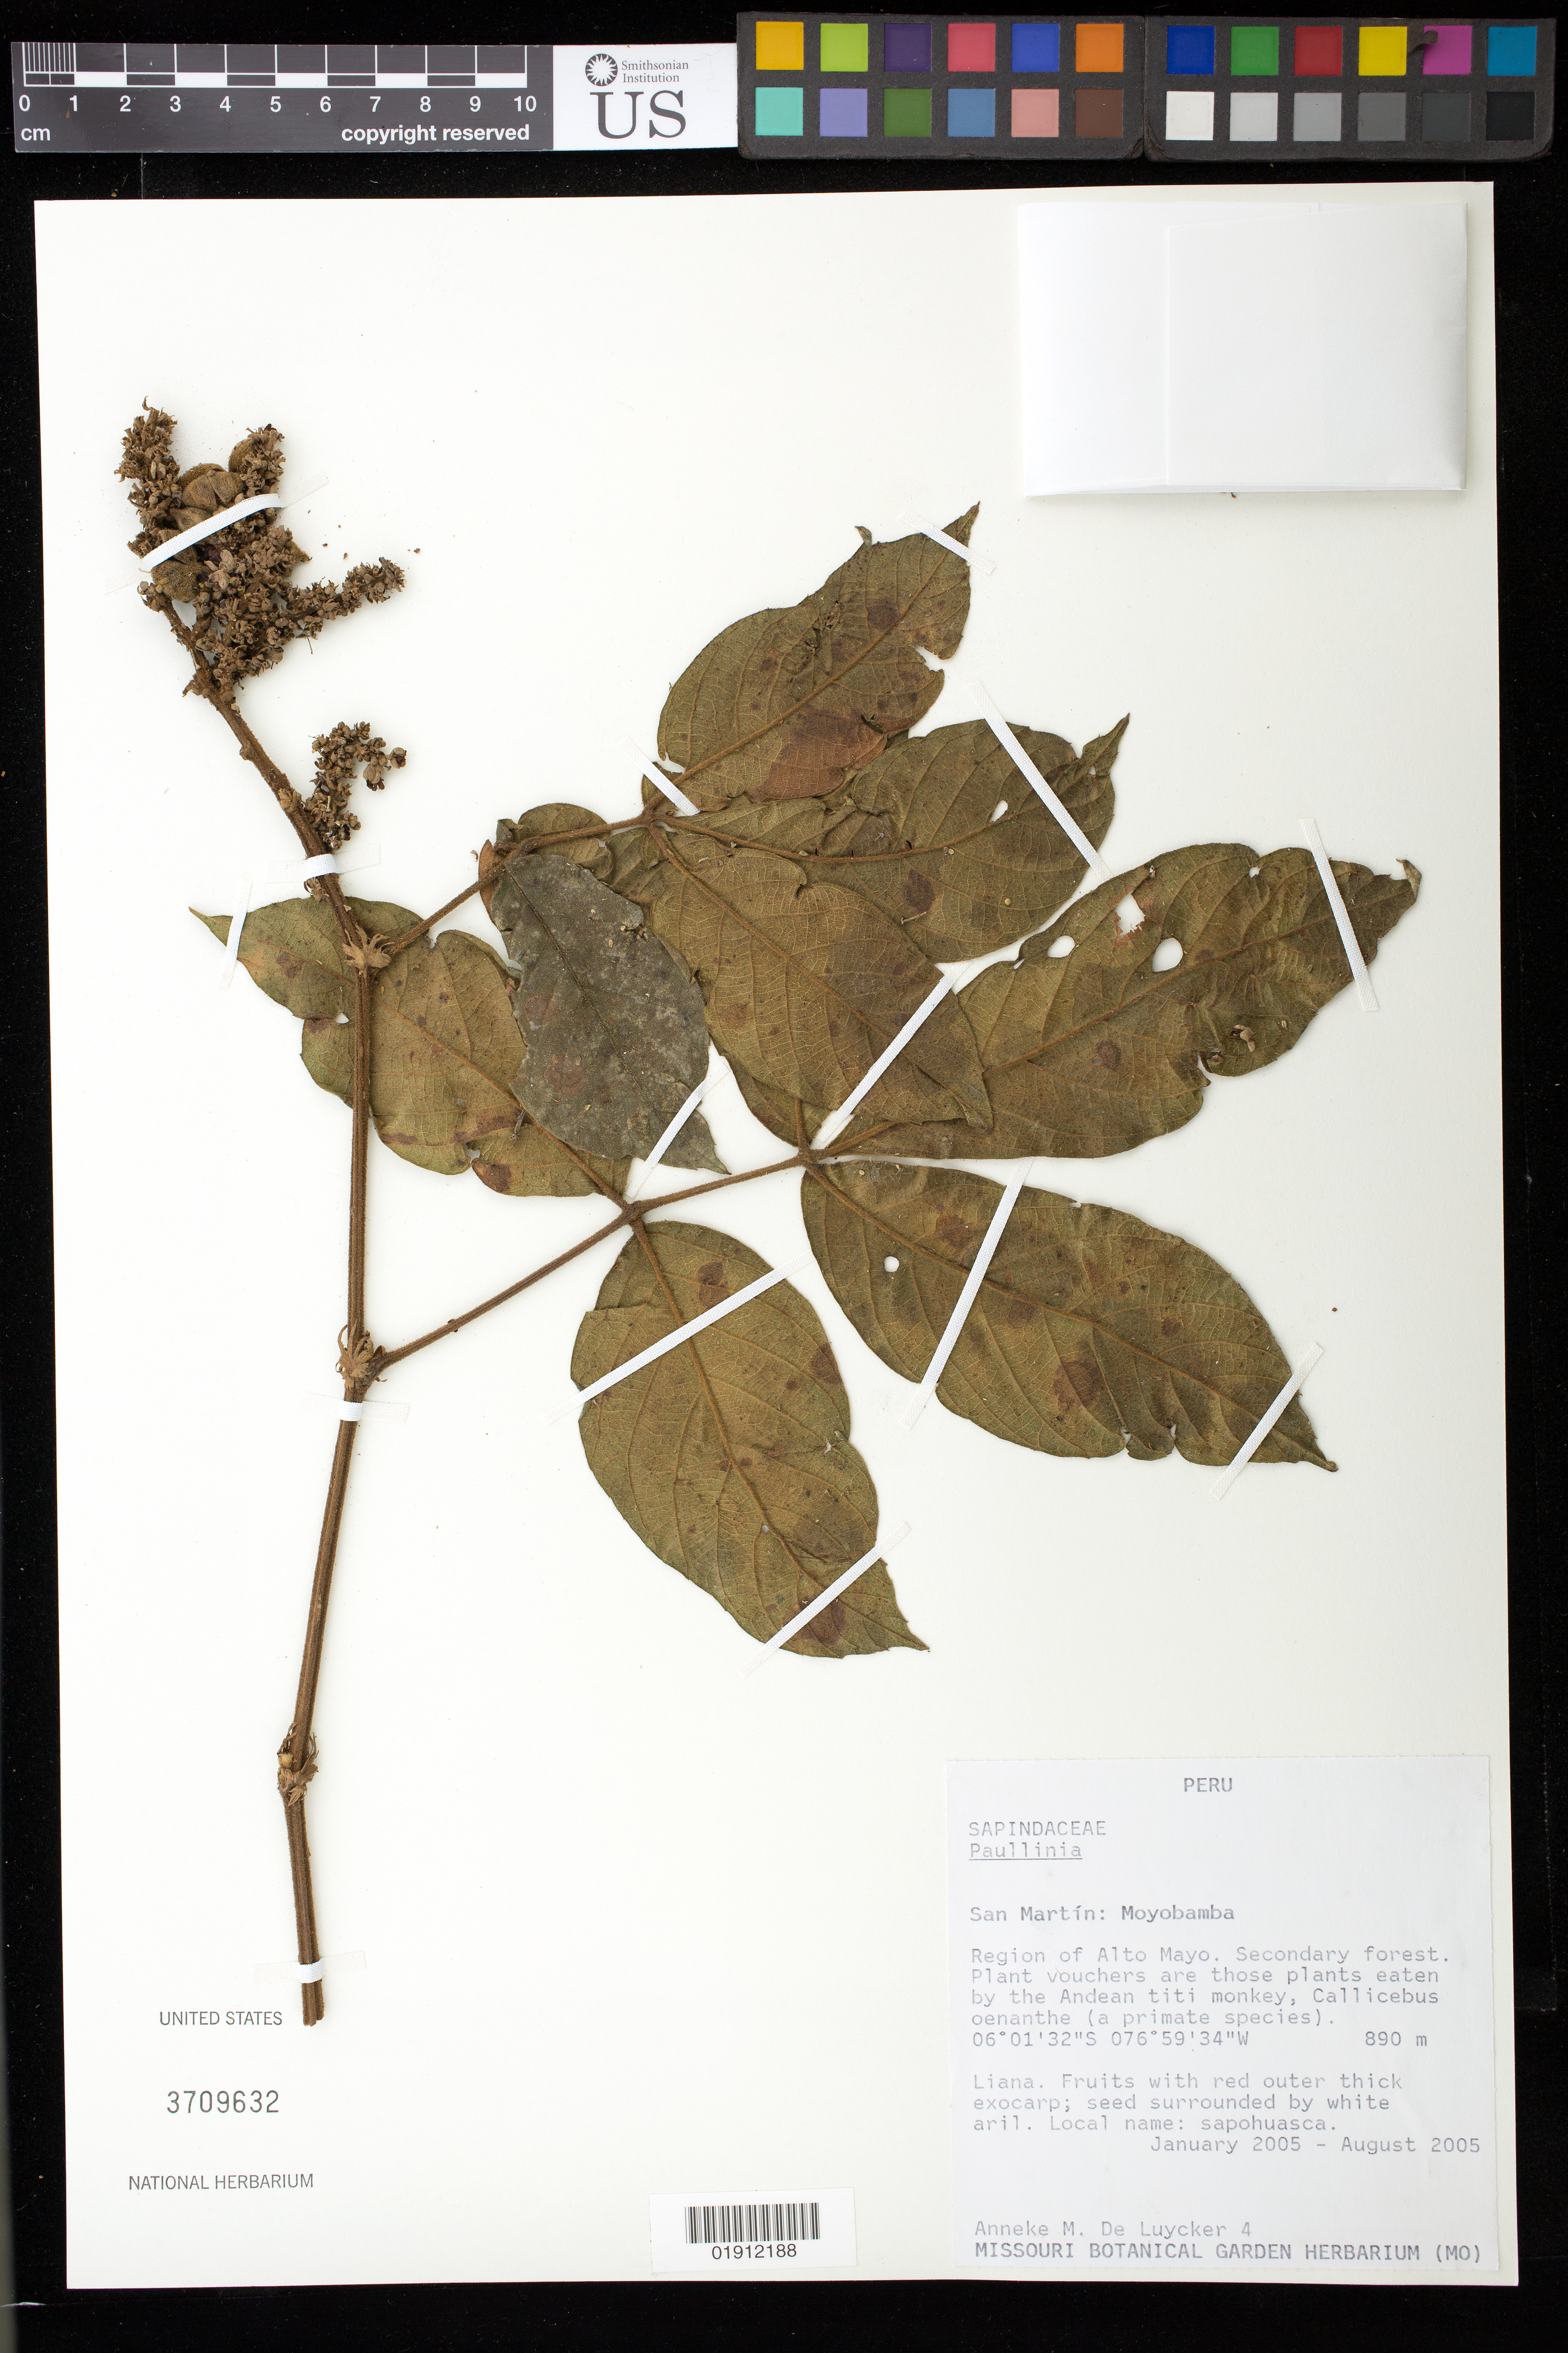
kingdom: Plantae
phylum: Tracheophyta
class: Magnoliopsida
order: Sapindales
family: Sapindaceae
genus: Paullinia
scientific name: Paullinia sp.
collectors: A. de Luycker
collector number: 4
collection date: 2005-01/2005-08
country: Peru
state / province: San Martín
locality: Moyobamba, region of Alto Mayo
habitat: Secondary forest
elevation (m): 890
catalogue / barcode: US 3709632